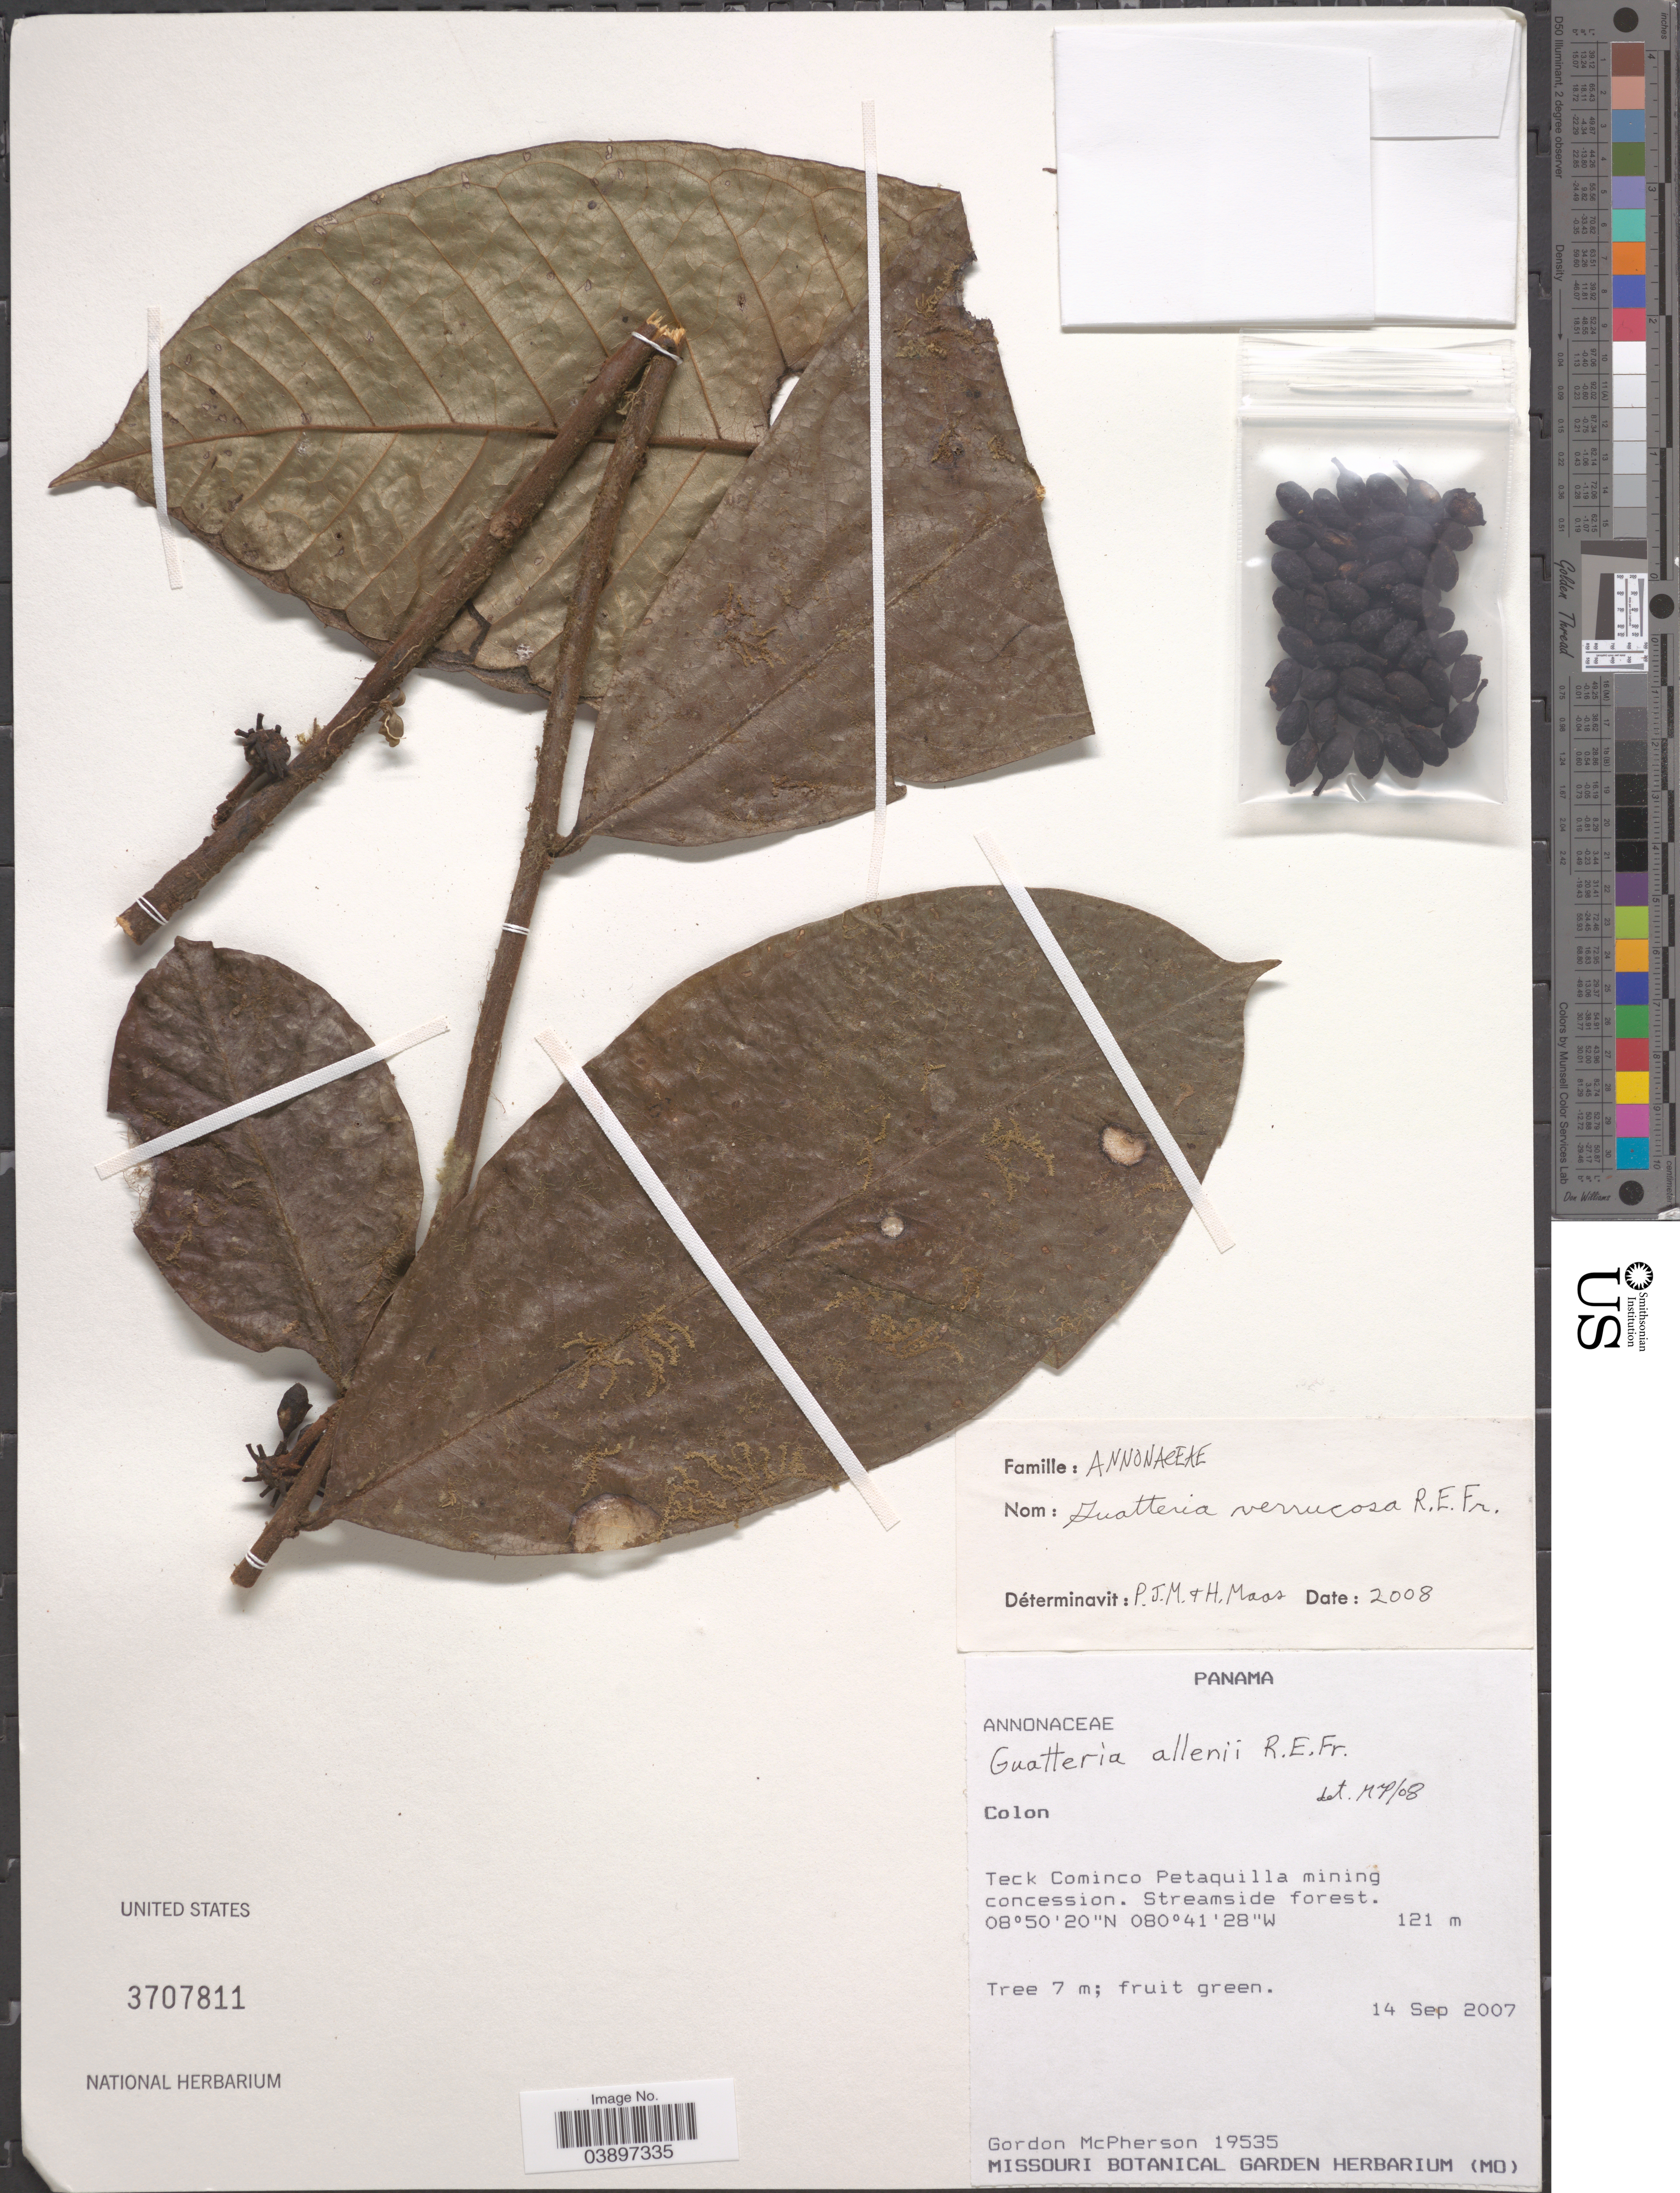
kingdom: Plantae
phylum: Tracheophyta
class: Magnoliopsida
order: Magnoliales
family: Annonaceae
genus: Guatteria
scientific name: Guatteria verrucosa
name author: R.E. Fr.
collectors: G. McPherson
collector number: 19535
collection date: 2007-09-14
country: Panama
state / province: Colón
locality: Teck Cominco Petaquilla mining concession.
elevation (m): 121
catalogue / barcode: US 3707811